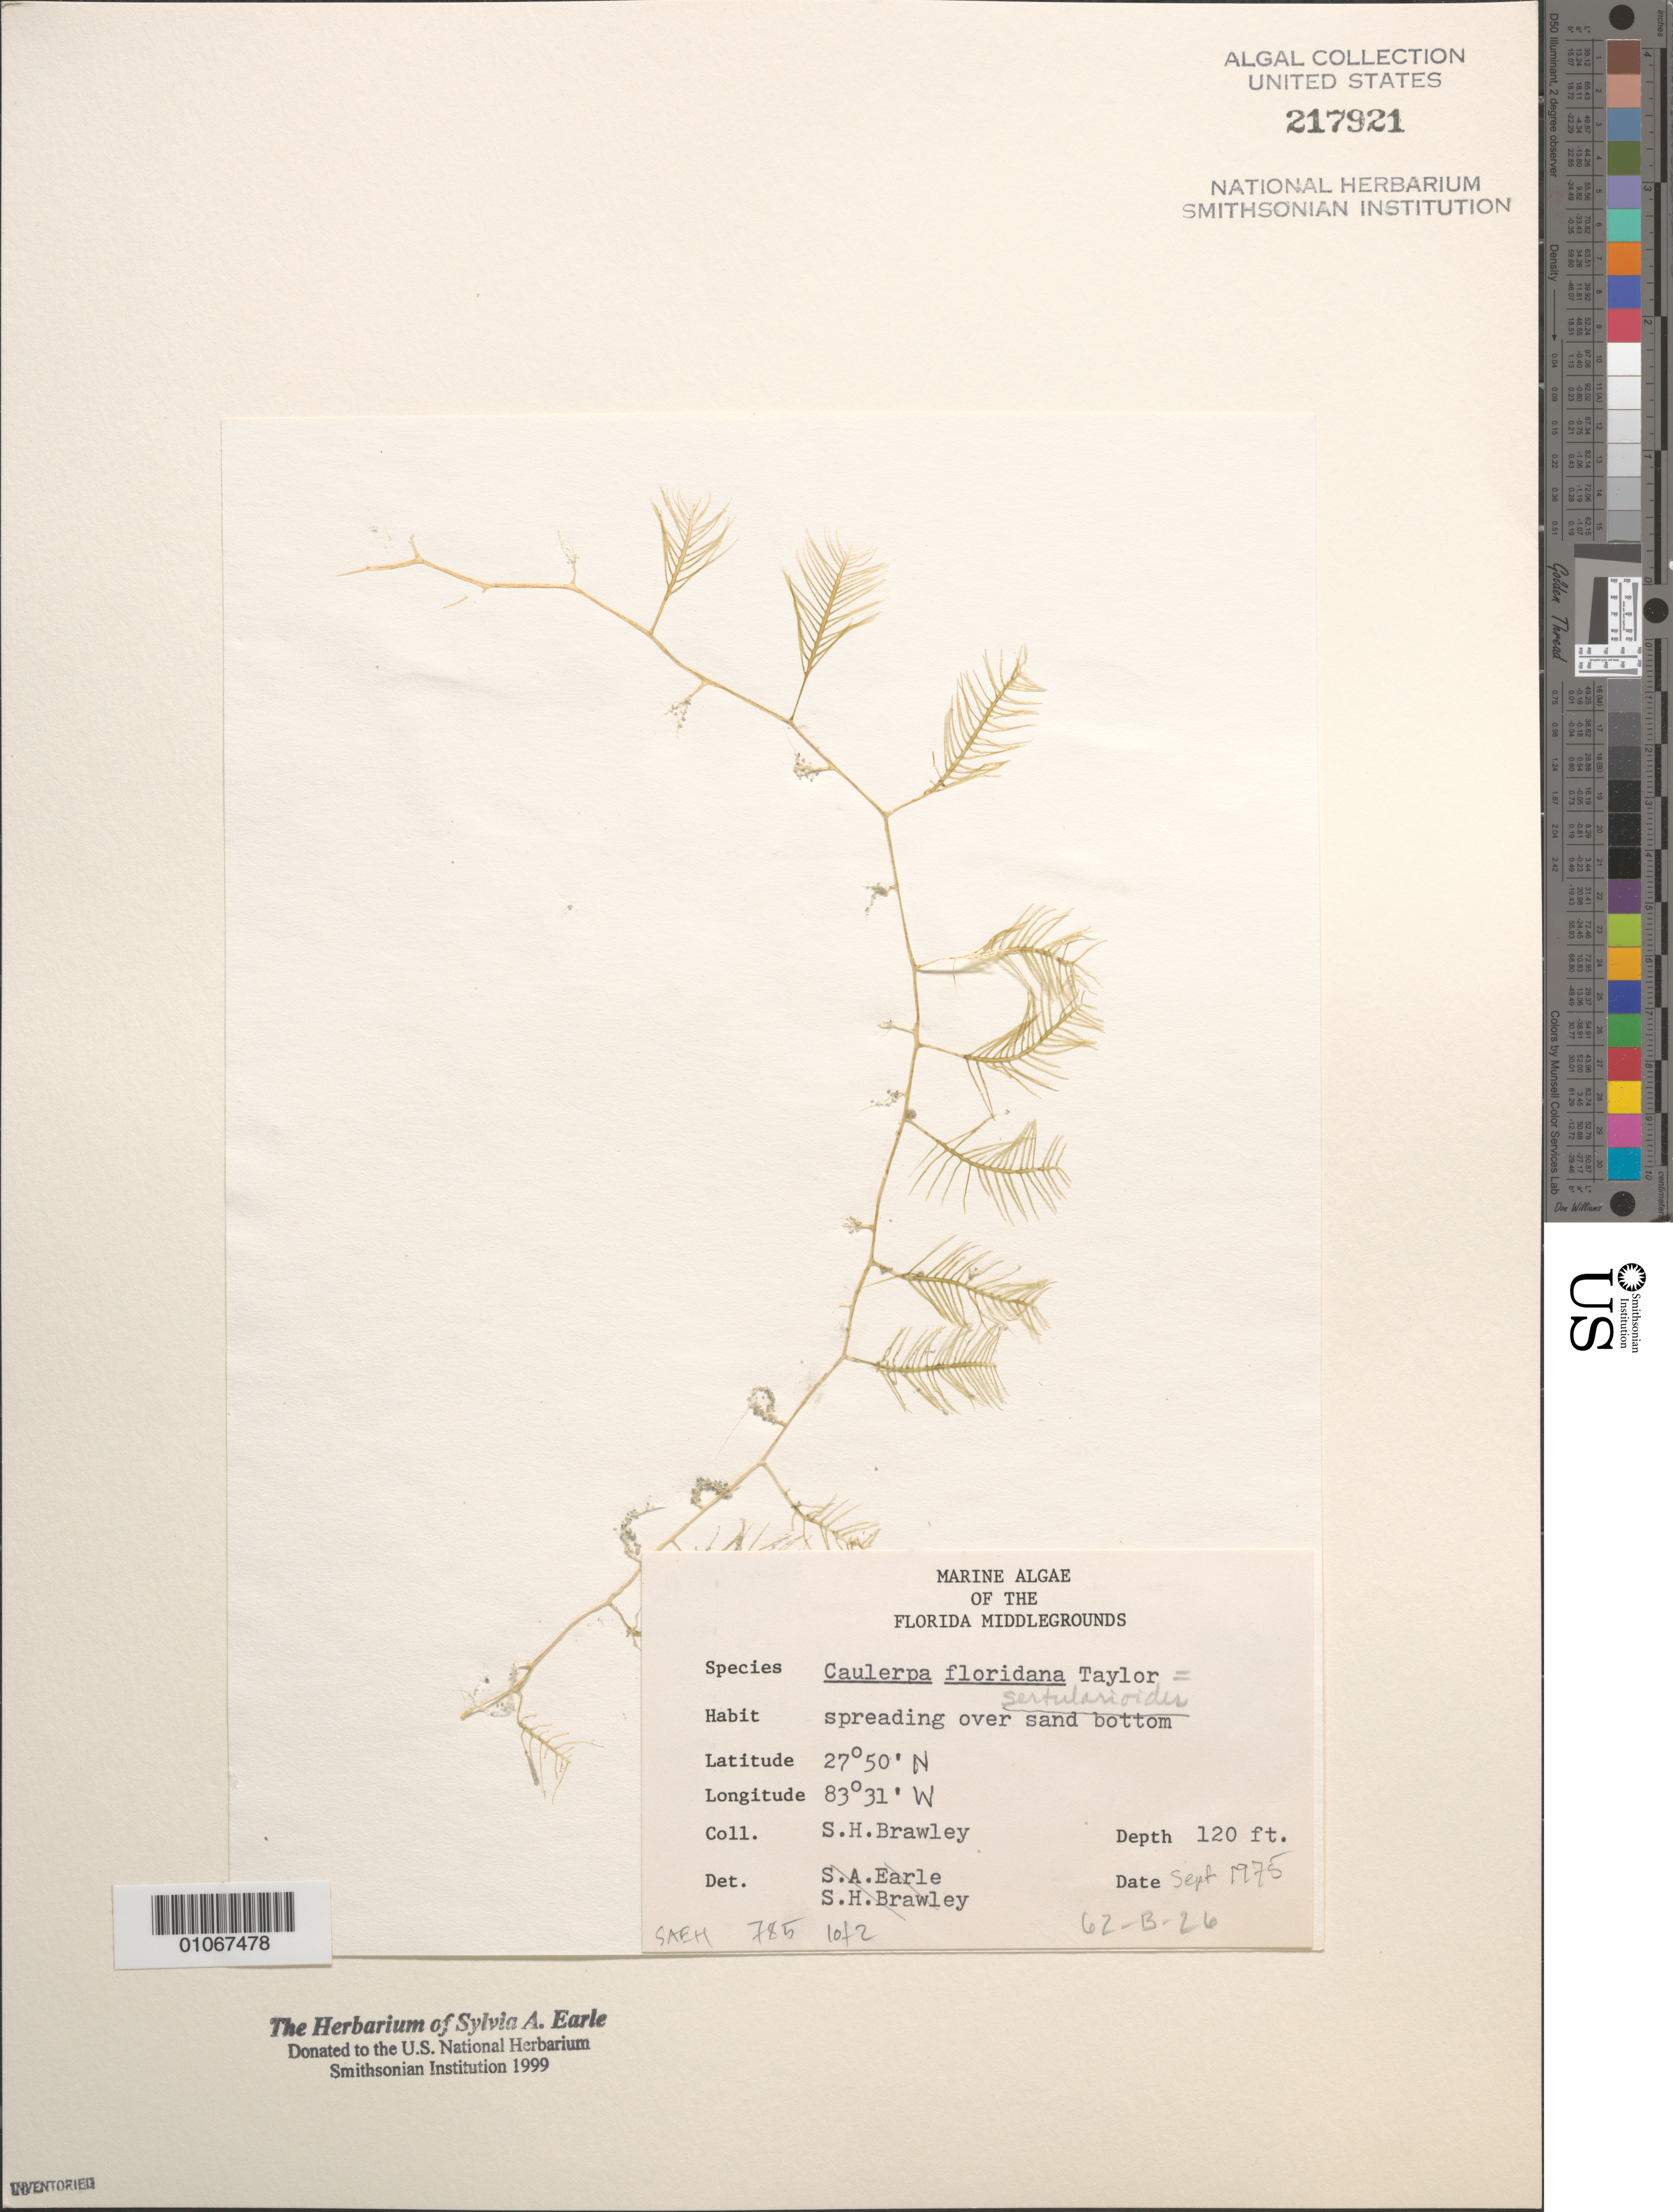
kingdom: Plantae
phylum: Chlorophyta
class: Ulvophyceae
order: Bryopsidales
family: Caulerpaceae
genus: Caulerpa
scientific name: Caulerpa sertularioides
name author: (S.G. Gmel.) M. Howe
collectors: S. Brawley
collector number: SAEH 785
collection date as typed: Sep 1975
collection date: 1975-09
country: United States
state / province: Florida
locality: Gulf of Mexico, Florida Middle Grounds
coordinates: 27 50'N, 83 31'W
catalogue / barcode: US 217921